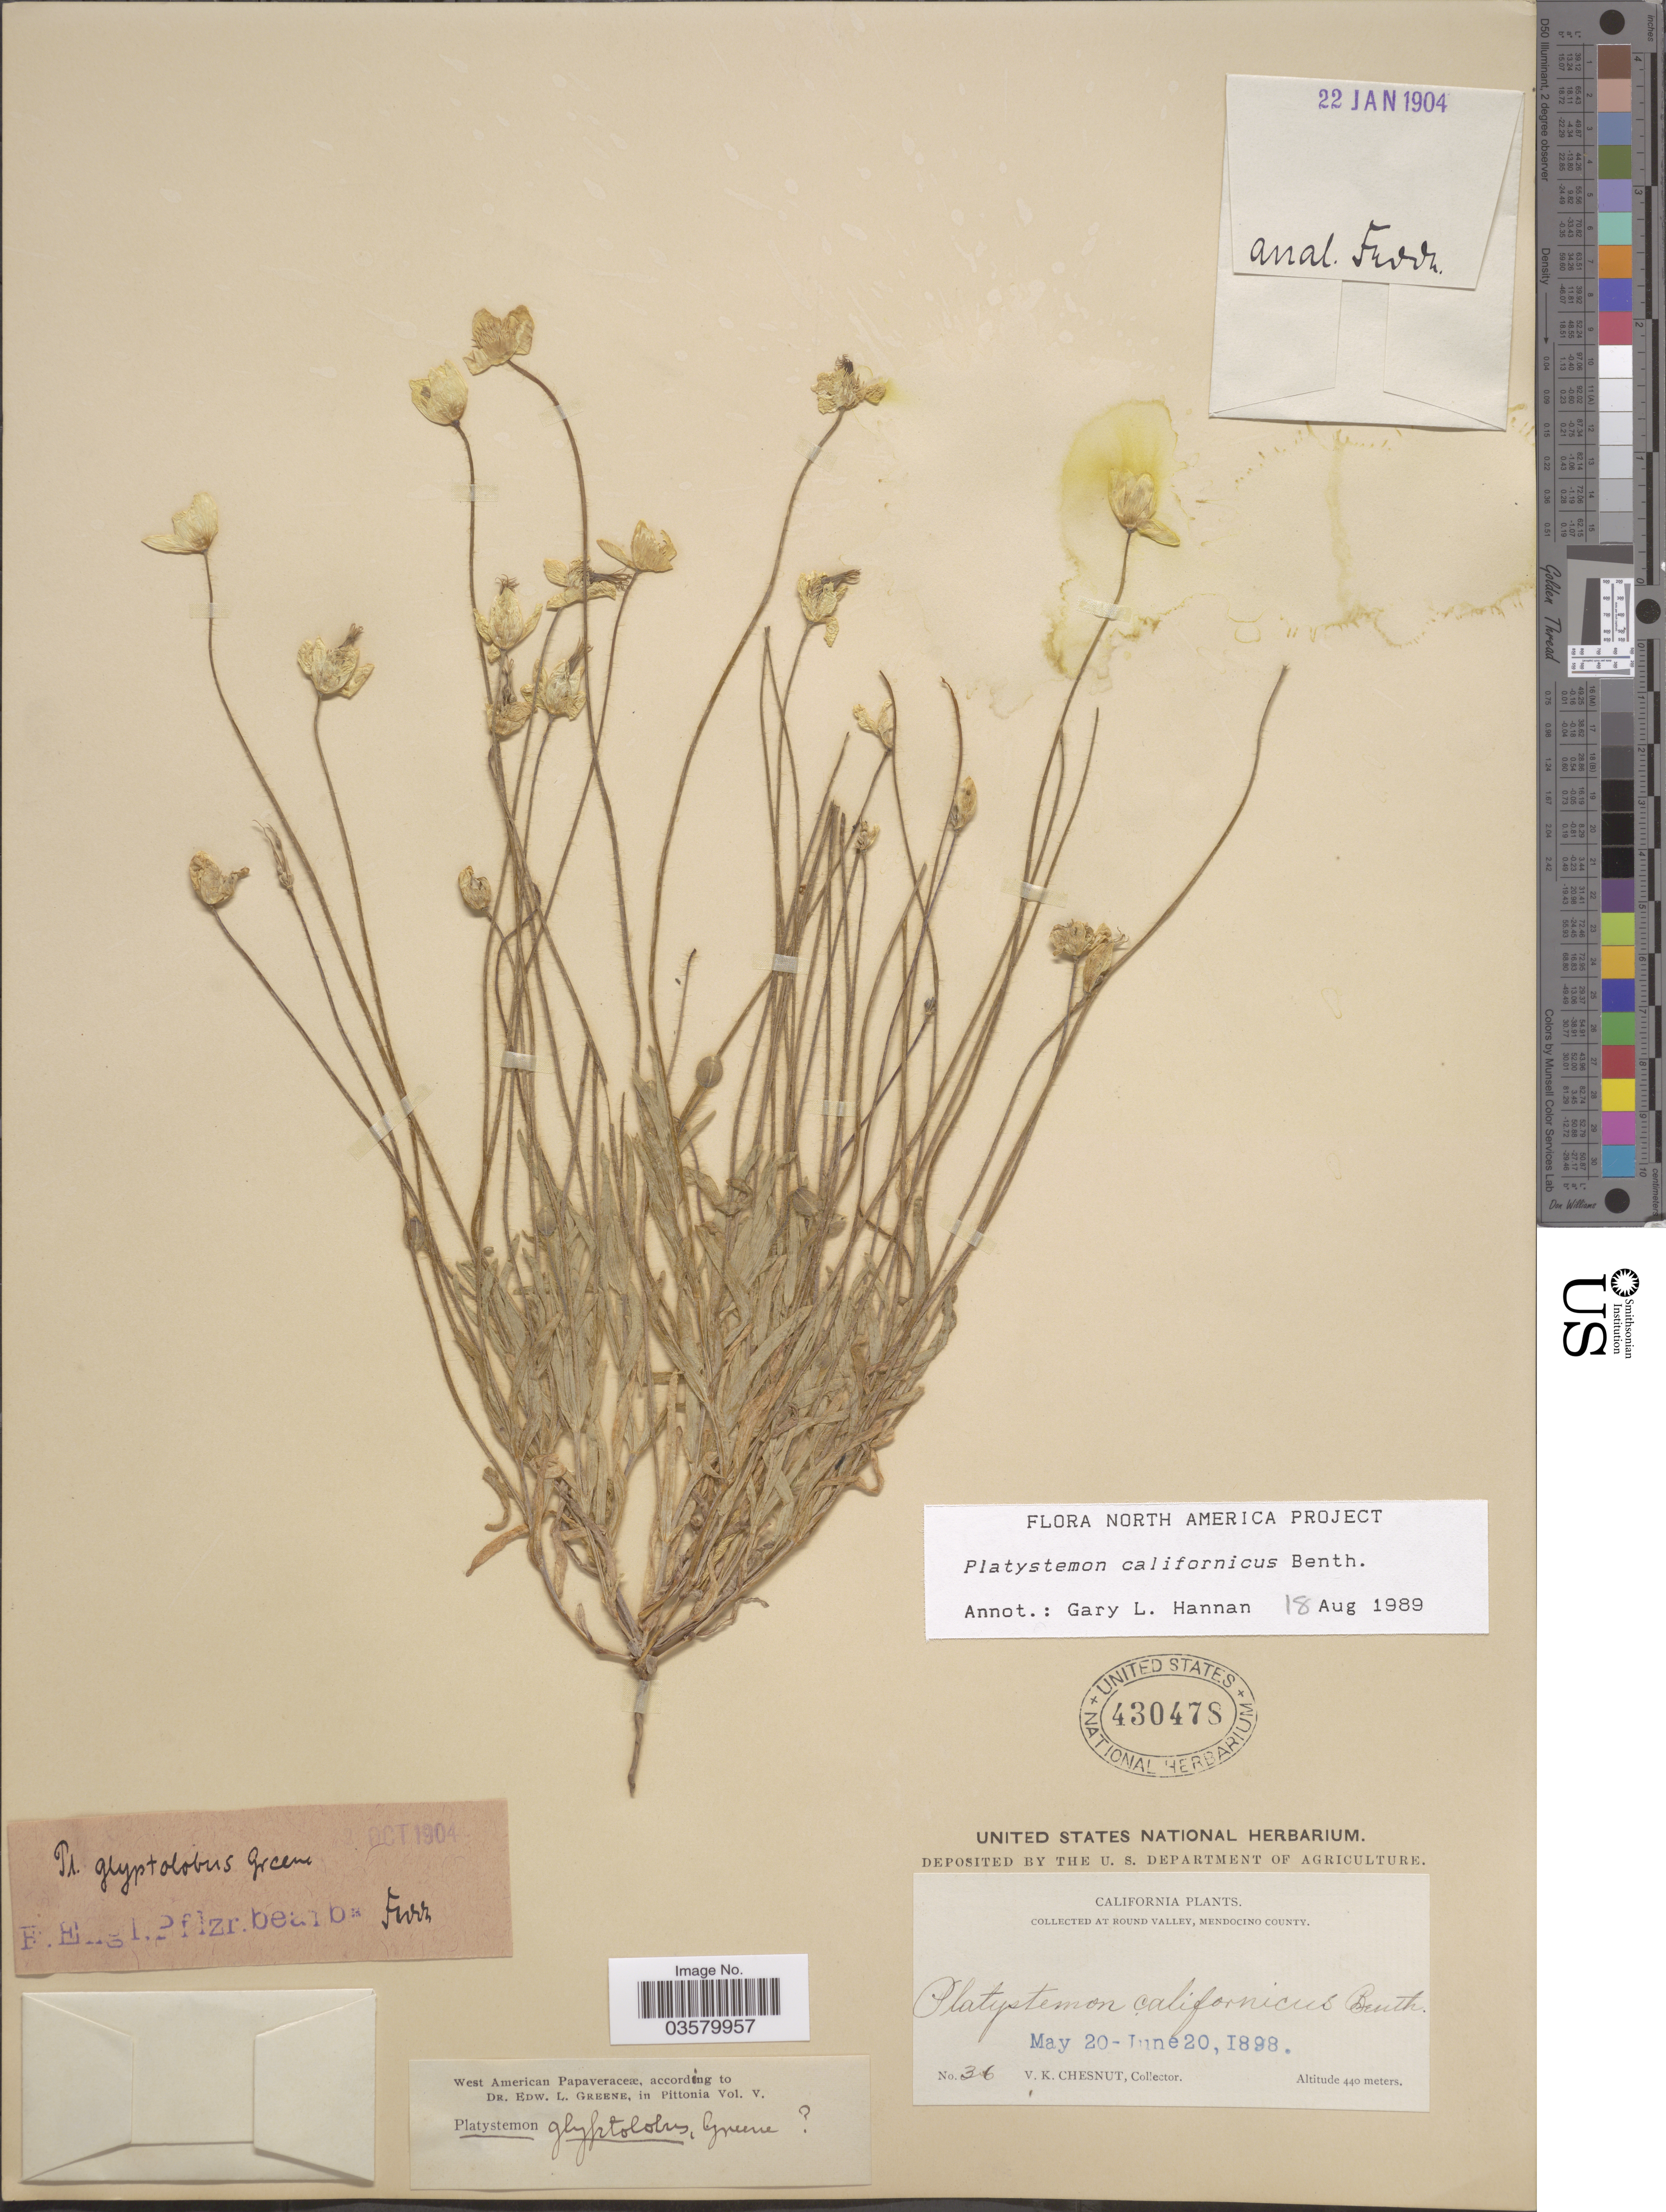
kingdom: Plantae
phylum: Tracheophyta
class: Magnoliopsida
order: Ranunculales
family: Papaveraceae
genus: Platystemon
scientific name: Platystemon californicus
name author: Benth.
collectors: V. Chesnut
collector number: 36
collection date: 1898-05-20/1898-06-20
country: United States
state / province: California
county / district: Mendocino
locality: At Round Valley, Mendocino County.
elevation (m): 440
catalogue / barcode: US 430478